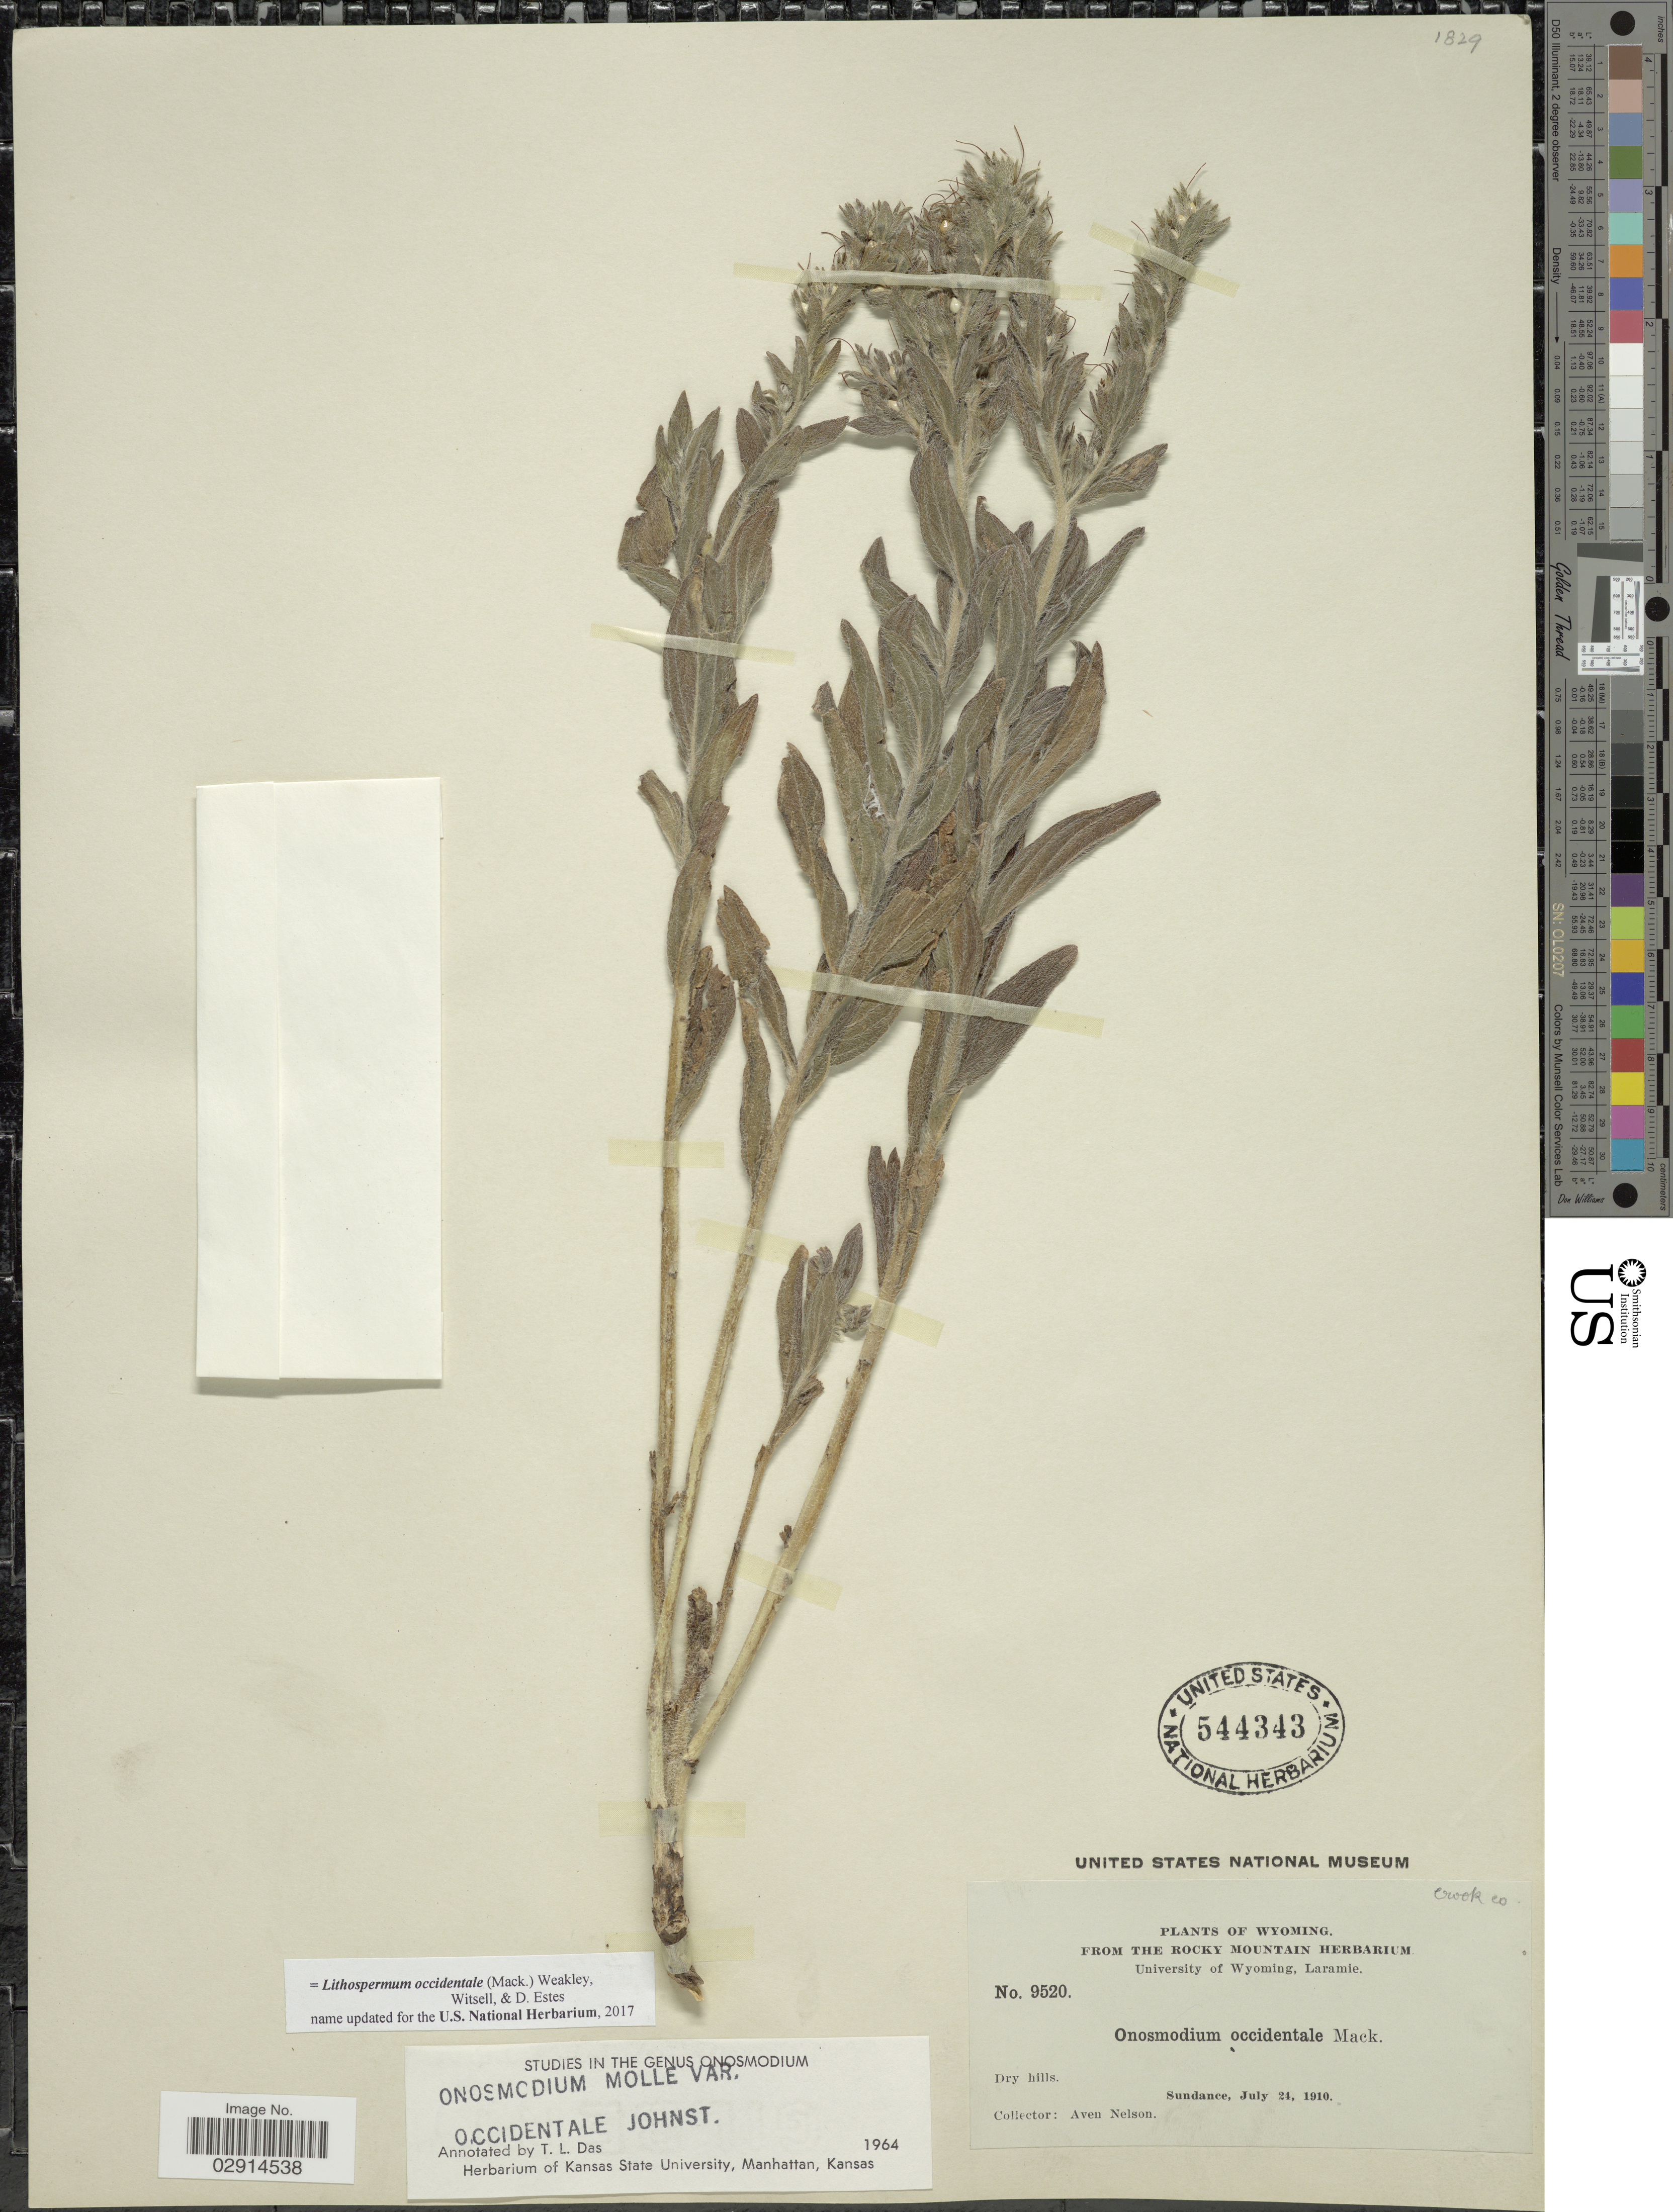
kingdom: Plantae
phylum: Tracheophyta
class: Magnoliopsida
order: Boraginales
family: Boraginaceae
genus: Lithospermum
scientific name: Lithospermum occidentale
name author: (Mack.) Weakley et al.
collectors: A. Nelson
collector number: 9520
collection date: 1910-07-24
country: United States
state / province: Wyoming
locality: Sundance.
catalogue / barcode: US 544343